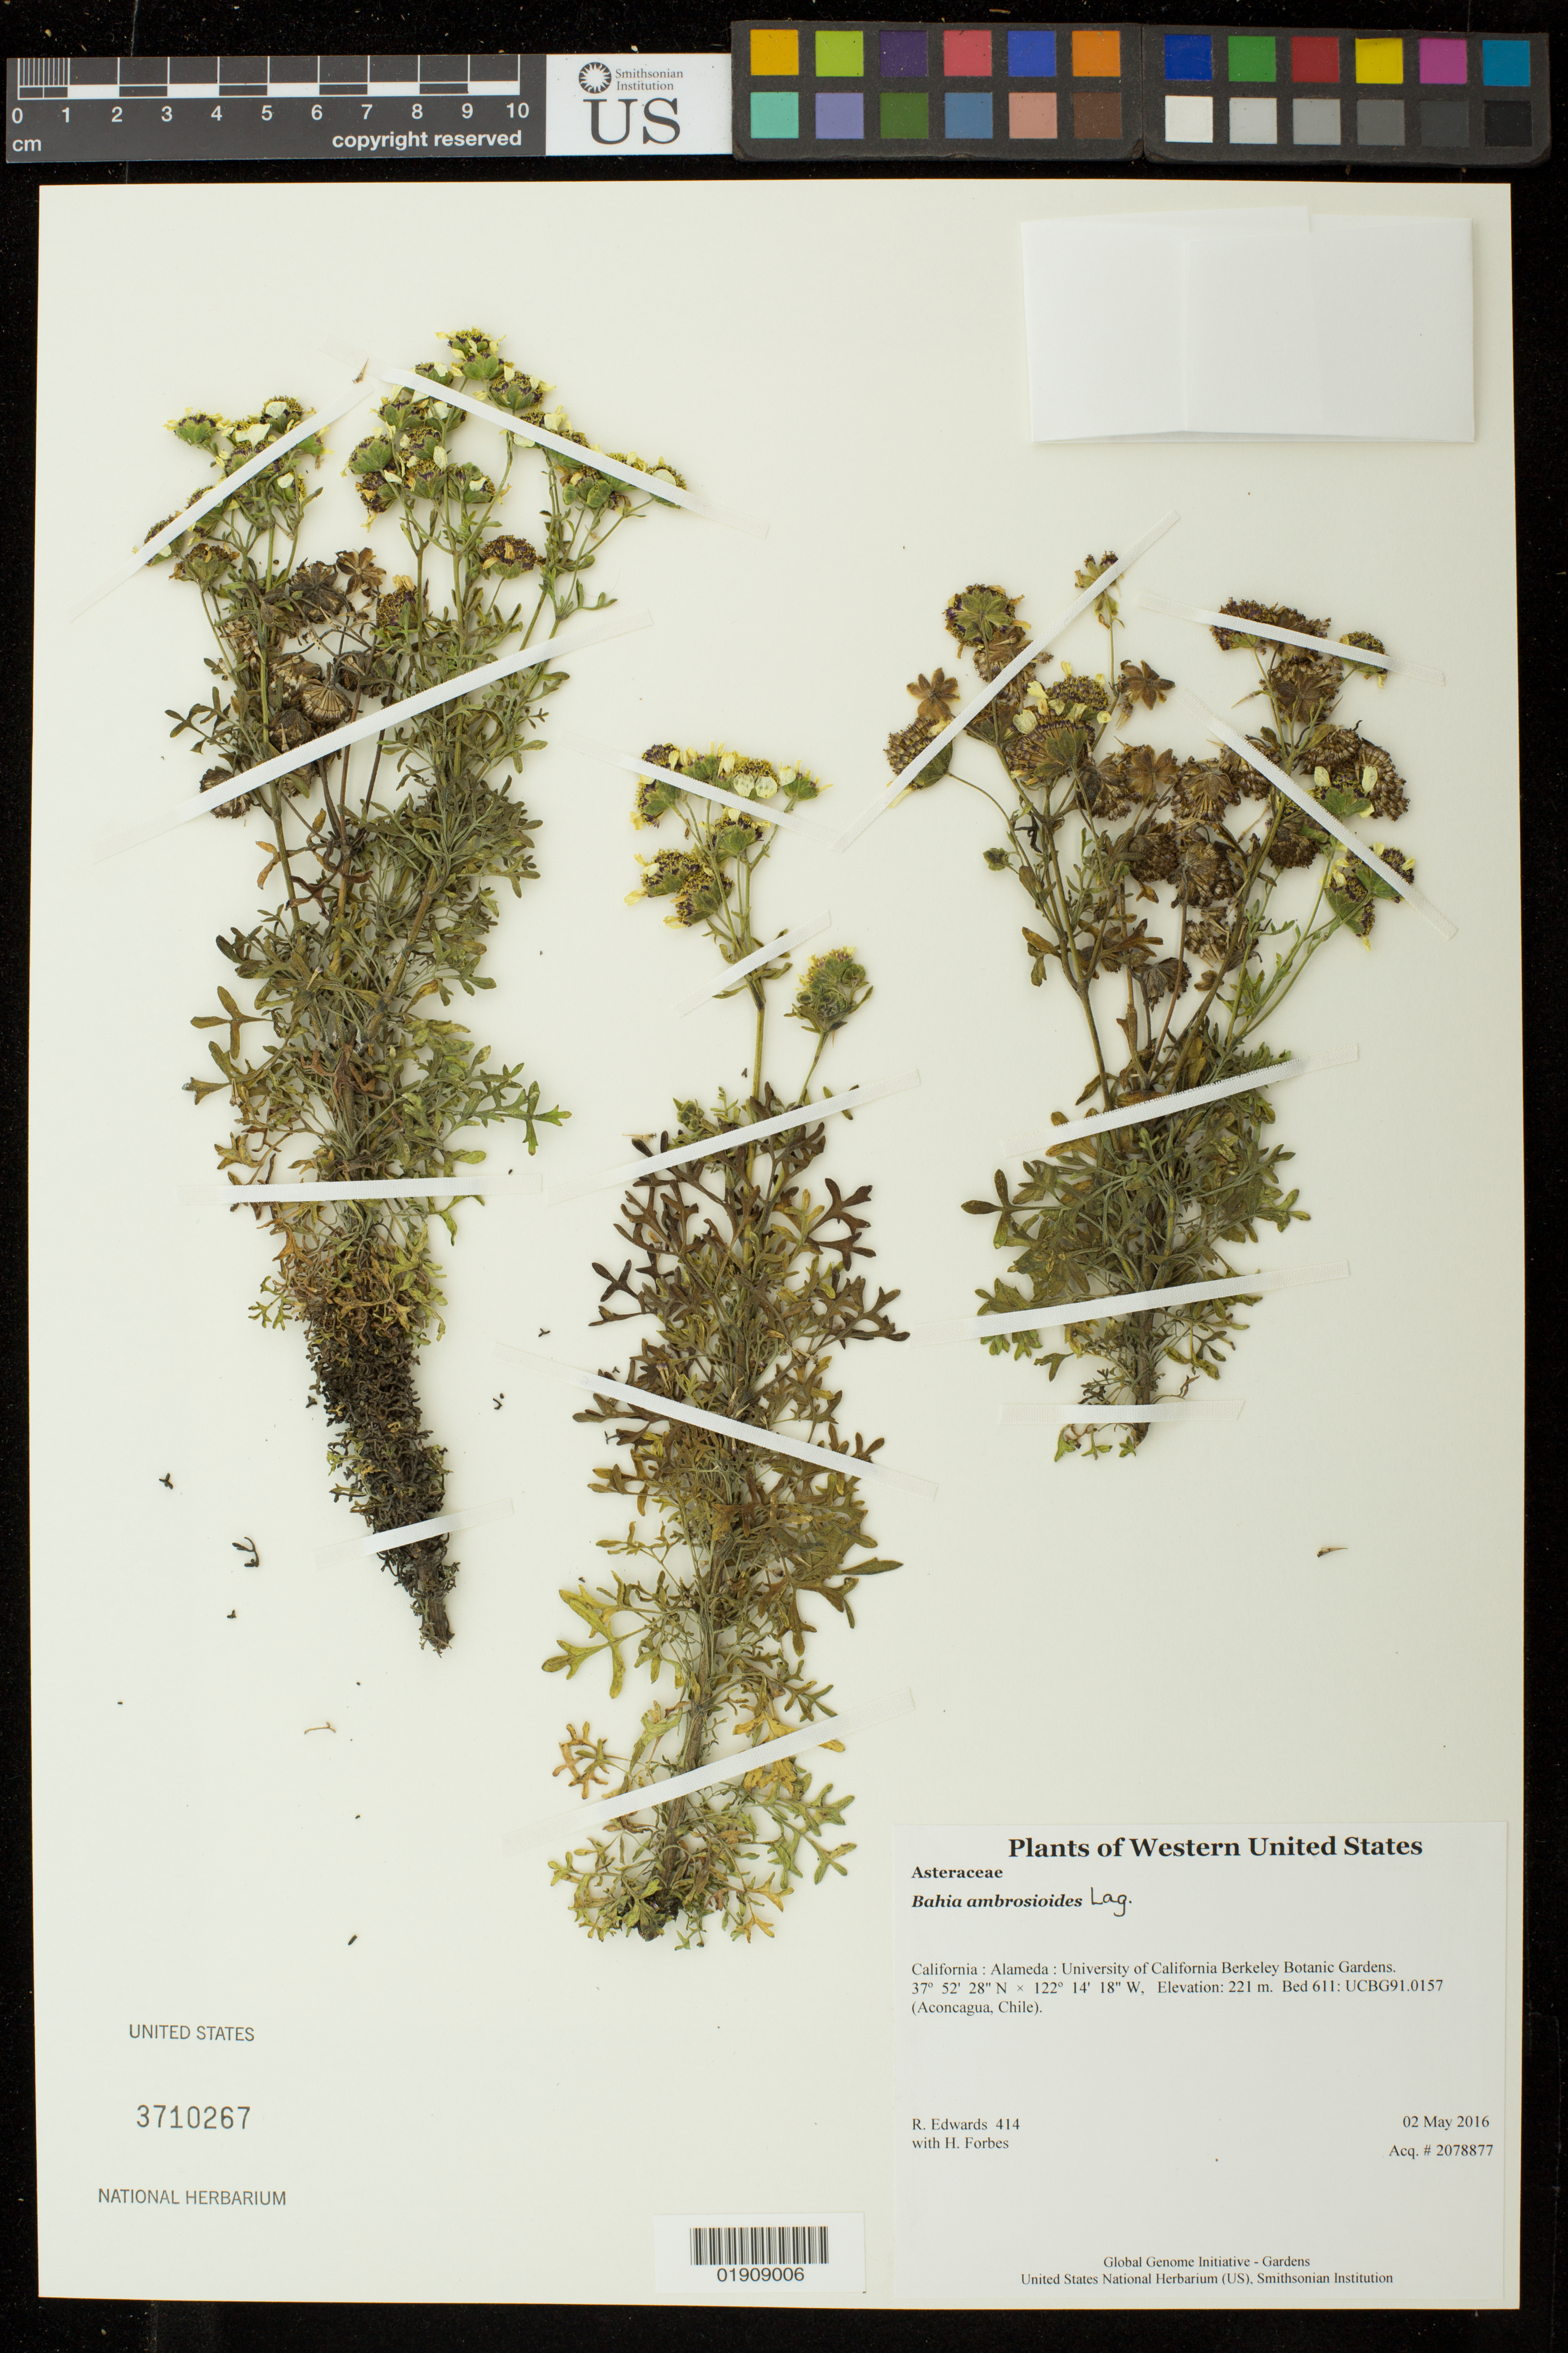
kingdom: Plantae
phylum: Tracheophyta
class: Magnoliopsida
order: Asterales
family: Asteraceae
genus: Bahia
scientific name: Bahia ambrosioides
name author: Lag.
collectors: H. Forbes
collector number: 414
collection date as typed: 2 May 2016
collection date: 2016-05-02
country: United States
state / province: California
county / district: Alameda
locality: University of California Berkeley Botanic Gardens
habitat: Bed 611: UCBG91.0157 (Aconcagua, Chile)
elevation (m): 221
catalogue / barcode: US 3710267